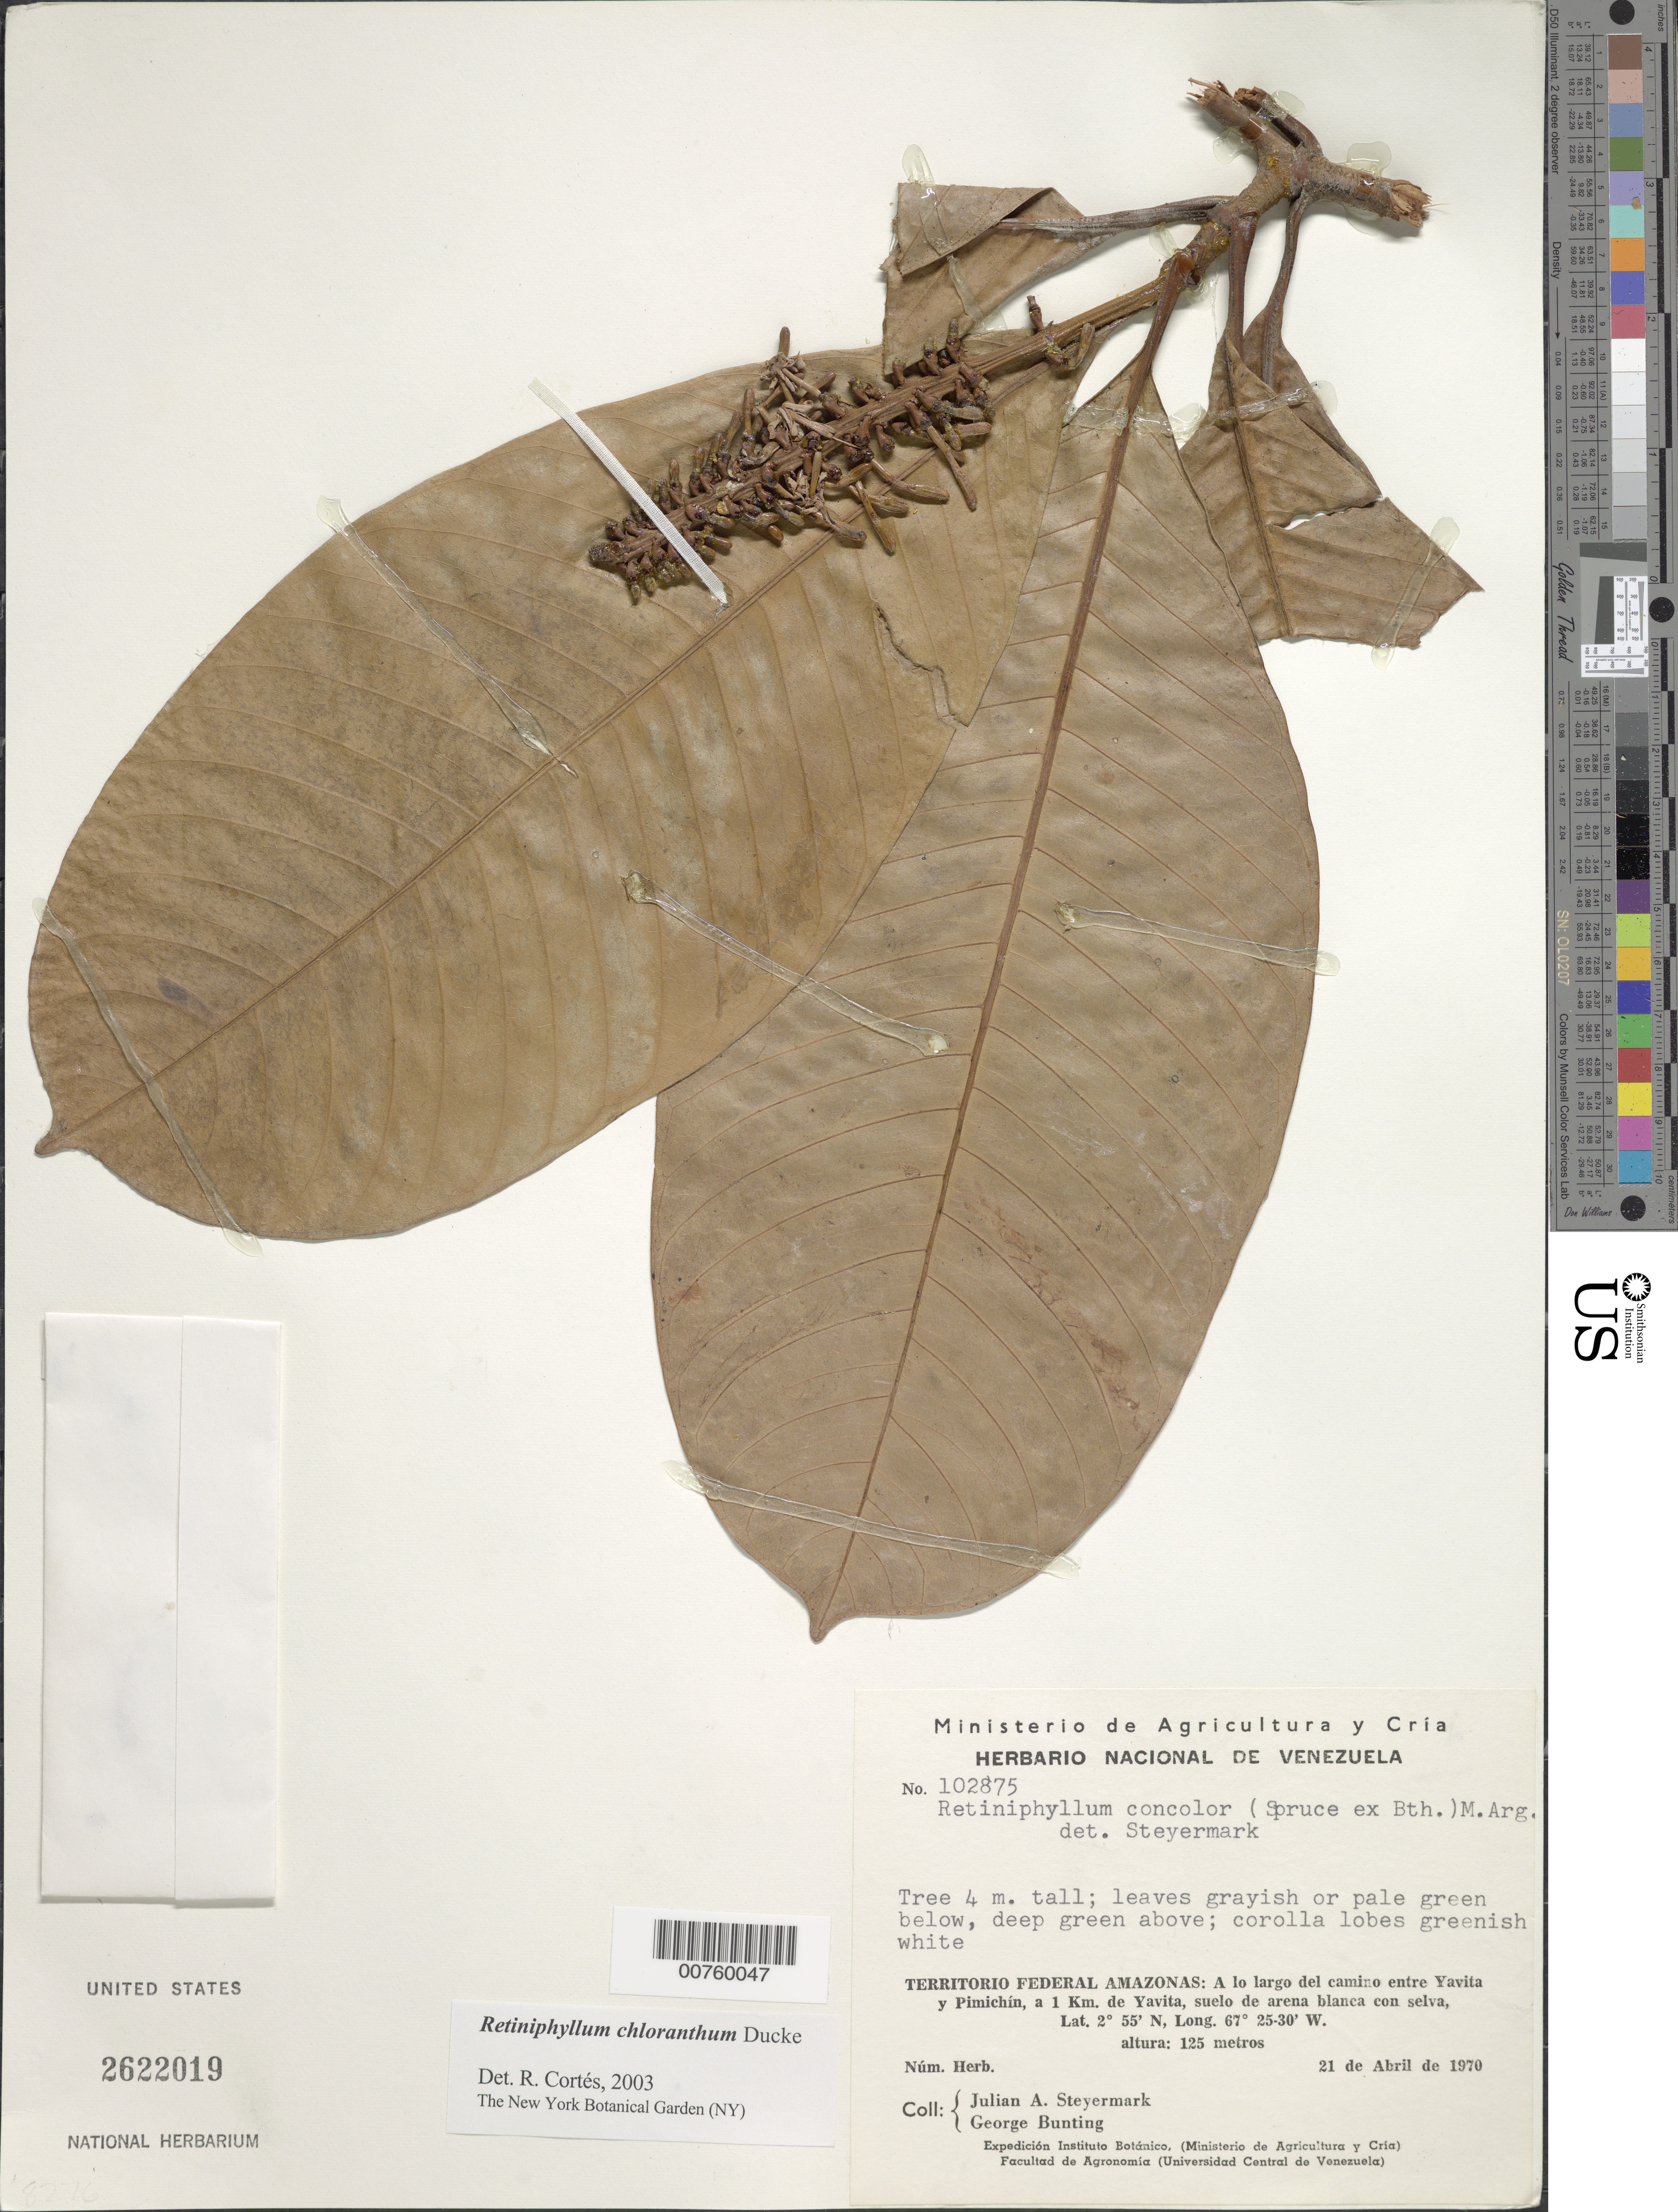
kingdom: Plantae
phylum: Tracheophyta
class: Magnoliopsida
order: Gentianales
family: Rubiaceae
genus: Retiniphyllum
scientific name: Retiniphyllum chloranthum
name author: Ducke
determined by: Cortes R., G.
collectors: J. Steyermark & G. S. Bunting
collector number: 102875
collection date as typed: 21-Apr-70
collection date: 1970-04-21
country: Venezuela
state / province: Amazonas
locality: Yavita-Pimichín, 1 km de Yavita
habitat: Suelo de arena blanca con selva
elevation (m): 125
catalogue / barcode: US 2622019